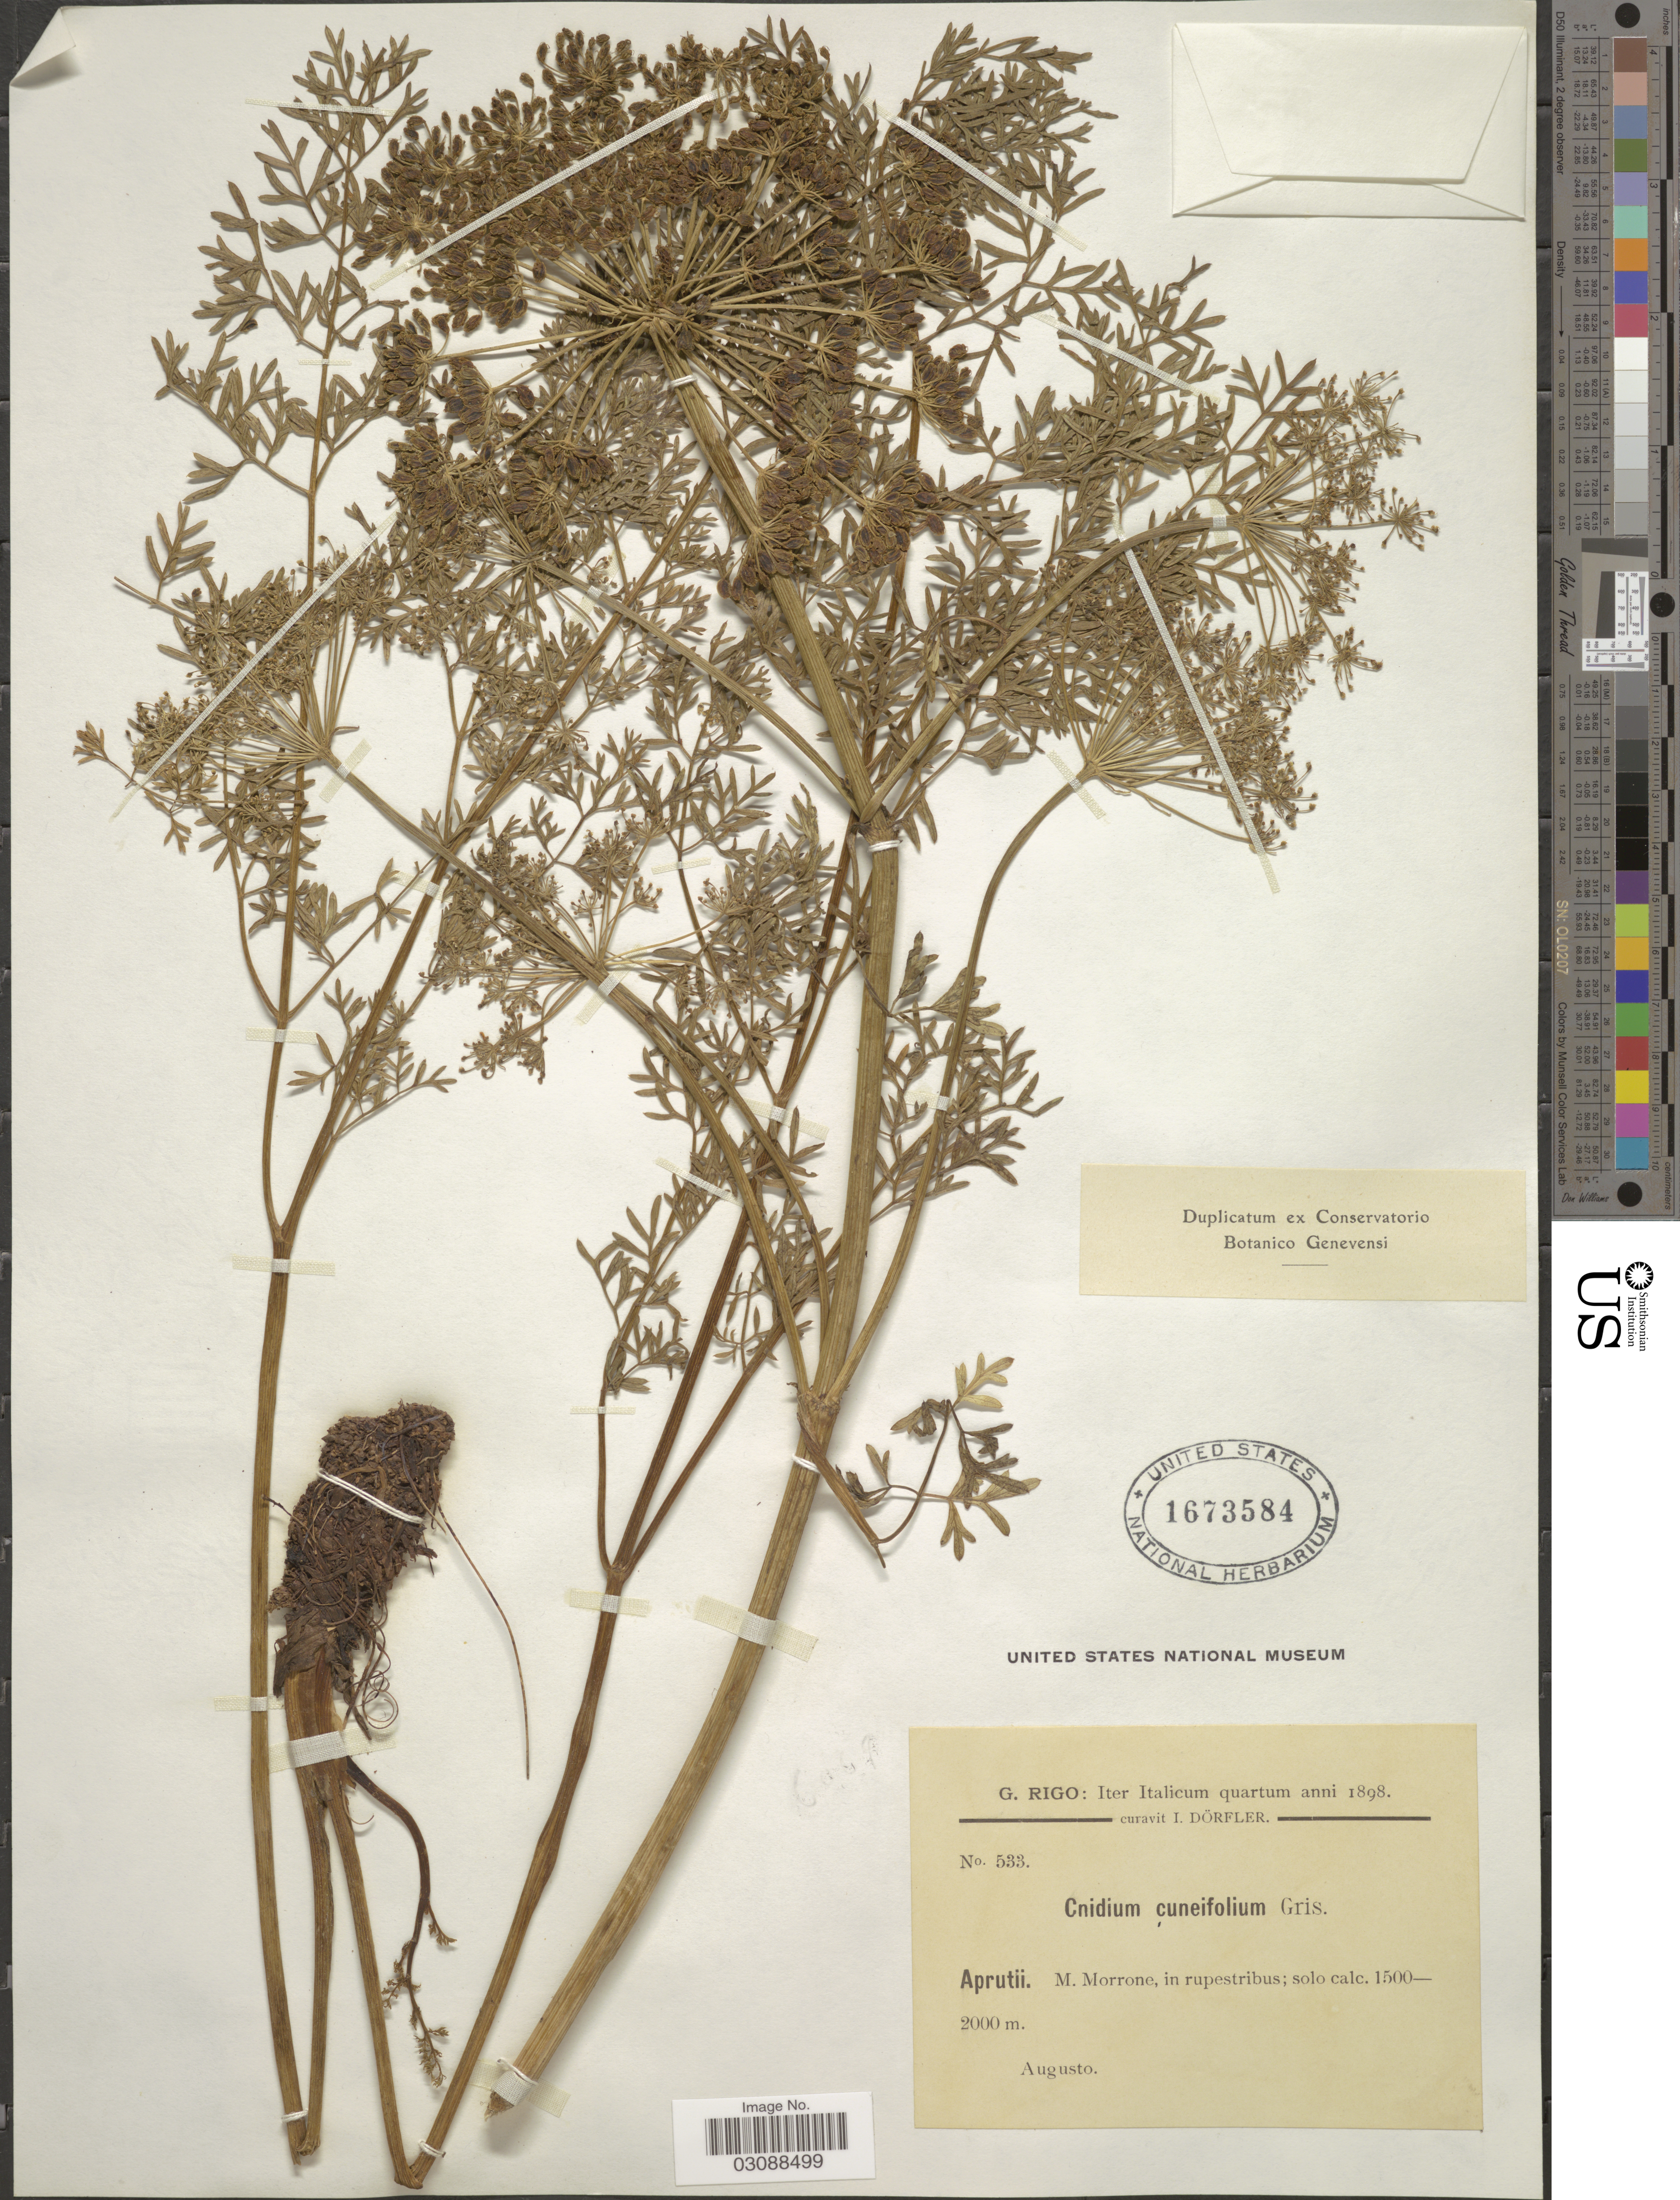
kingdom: Plantae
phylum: Tracheophyta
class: Magnoliopsida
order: Apiales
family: Apiaceae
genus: Cnidium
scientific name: Cnidium cuneifolium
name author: (Gussone) Griseb.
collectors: G. Rigo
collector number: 533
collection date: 1898-08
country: Italy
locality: Iter Italicum. Aprutii. M. Morrone, in rupestribus.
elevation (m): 1500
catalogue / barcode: US 1673584